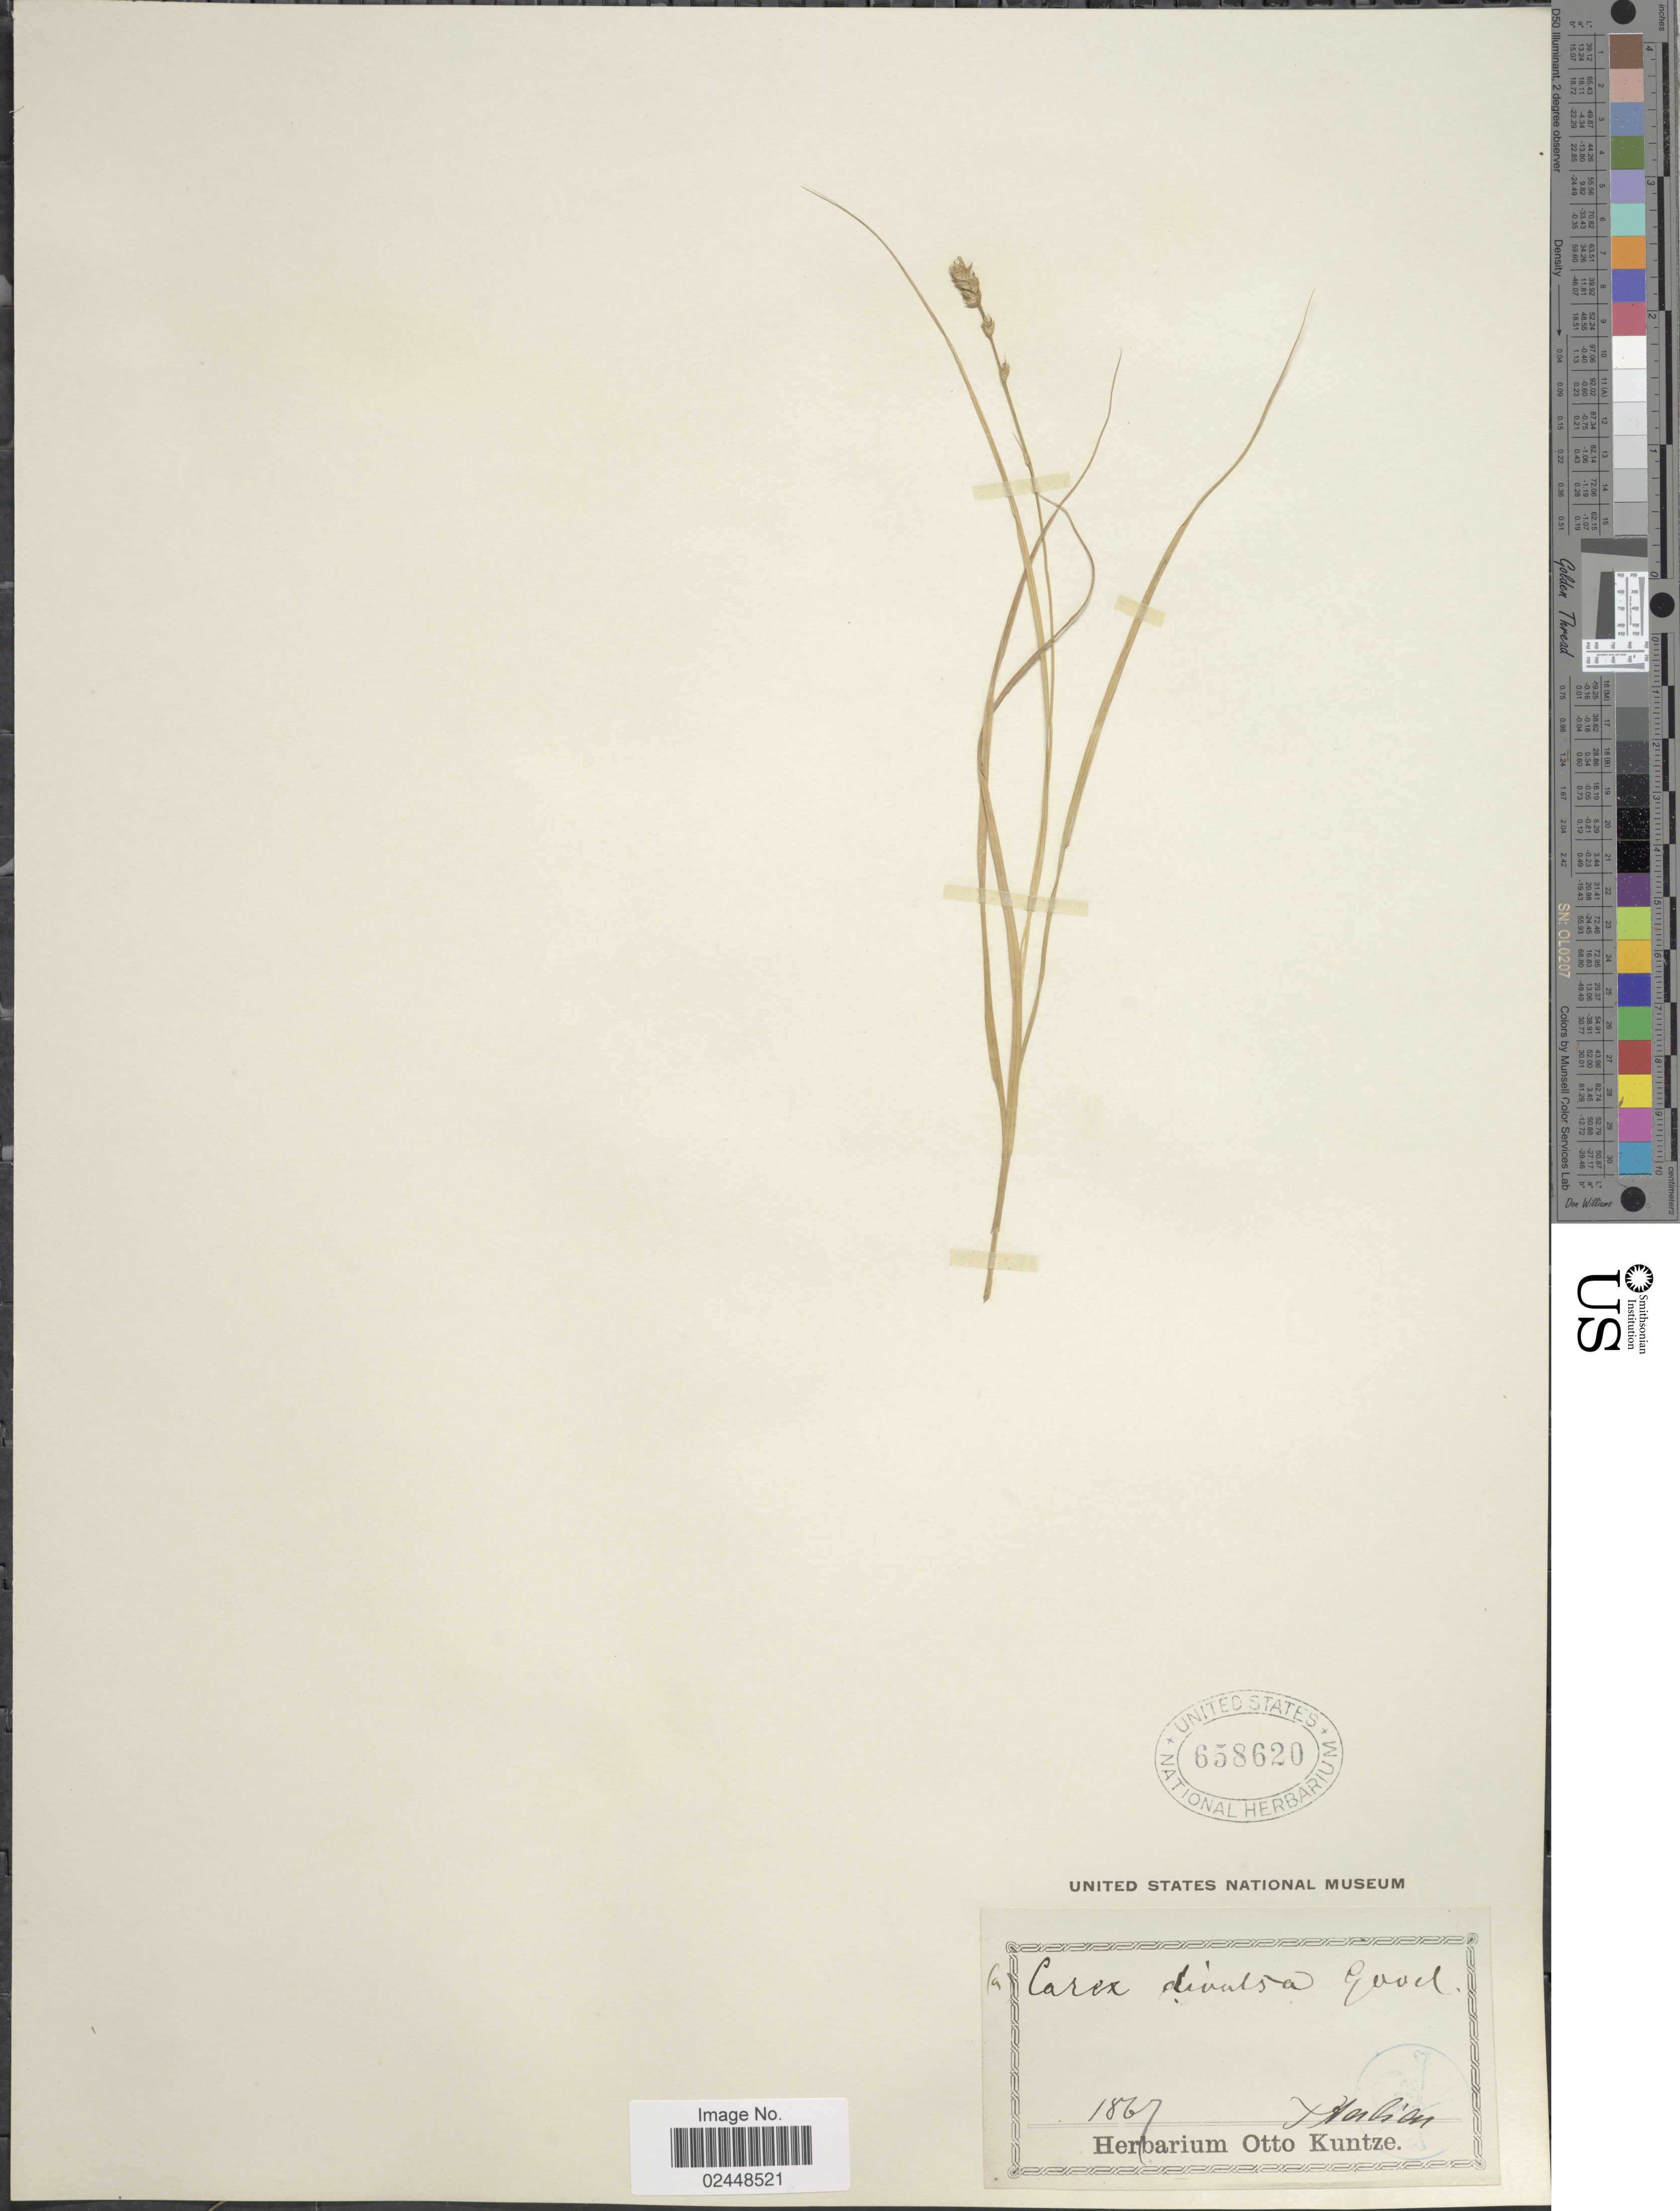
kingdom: Plantae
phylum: Tracheophyta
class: Liliopsida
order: Poales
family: Cyperaceae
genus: Carex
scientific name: Carex divulsa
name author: Stokes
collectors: ex herb. Otto Kuntze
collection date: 1867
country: Italy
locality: Italien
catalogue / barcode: US 658620